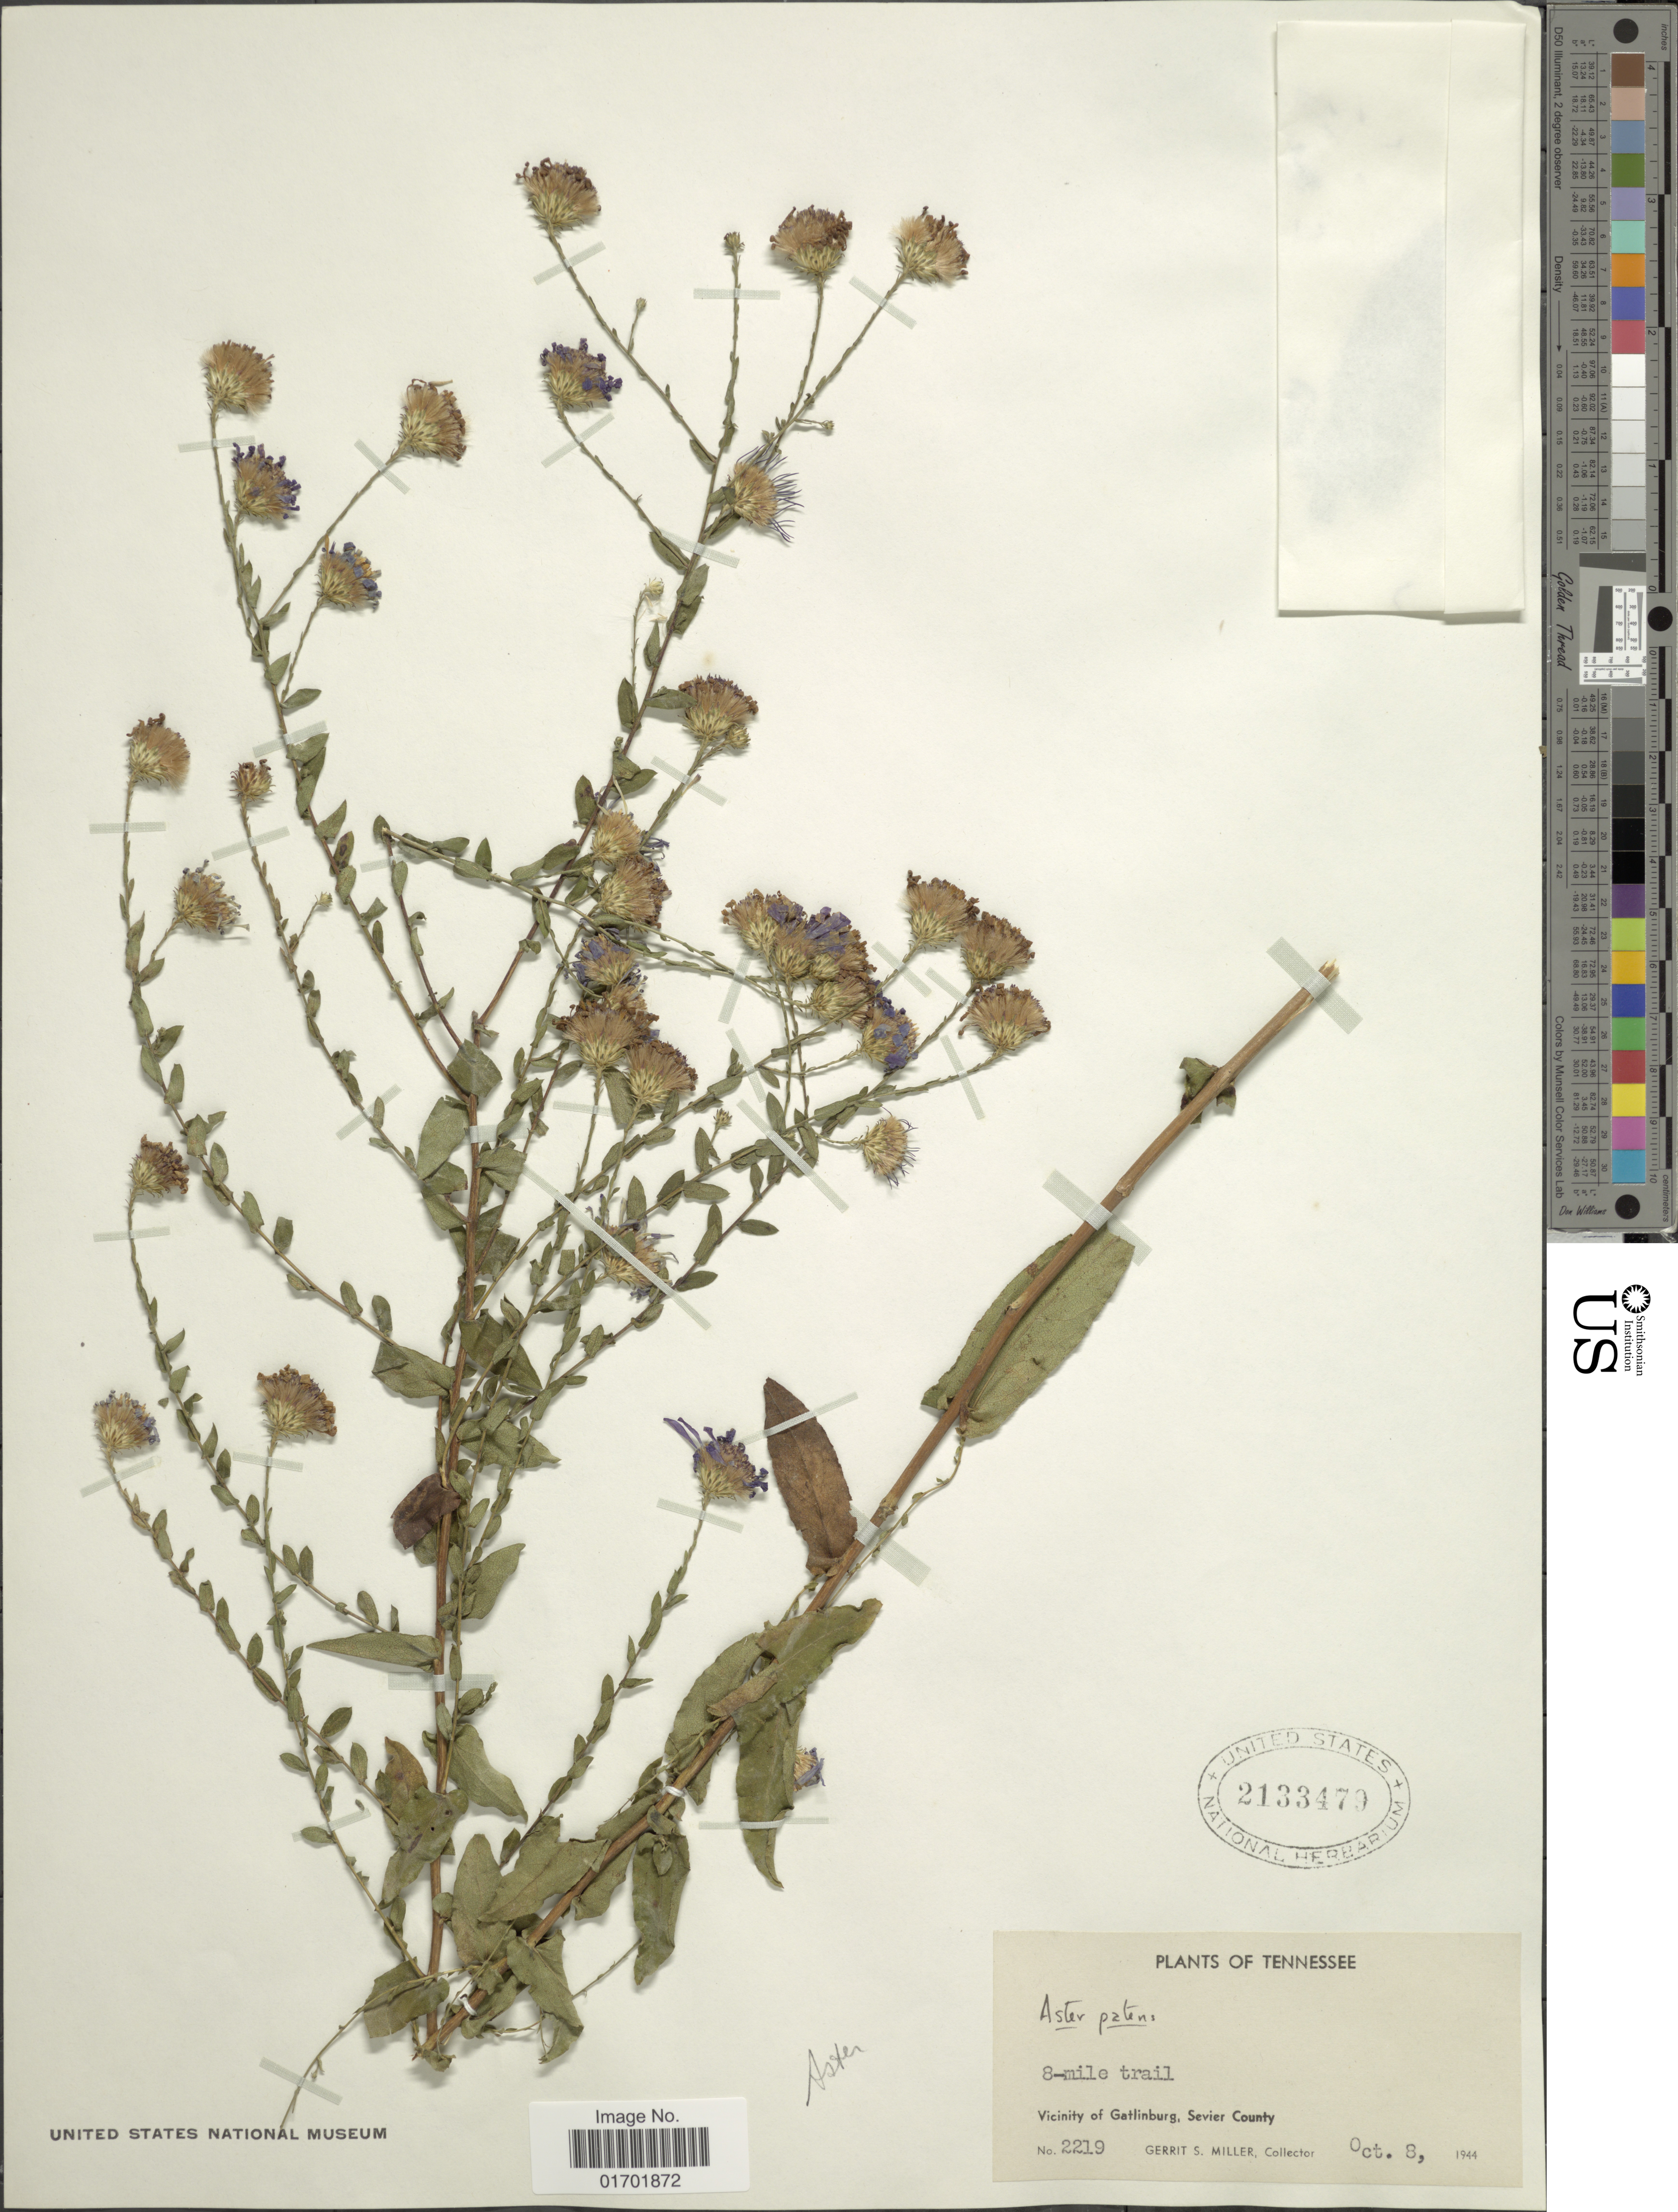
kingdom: Plantae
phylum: Tracheophyta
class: Magnoliopsida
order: Asterales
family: Asteraceae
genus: Symphyotrichum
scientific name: Symphyotrichum patens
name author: (Aiton) G.L. Nesom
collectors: G. S. Miller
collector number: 2219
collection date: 1944-10-08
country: United States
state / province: Tennessee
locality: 8 mile trail, Vicinity of Gatlinburg, Sevier County.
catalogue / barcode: US 2133479